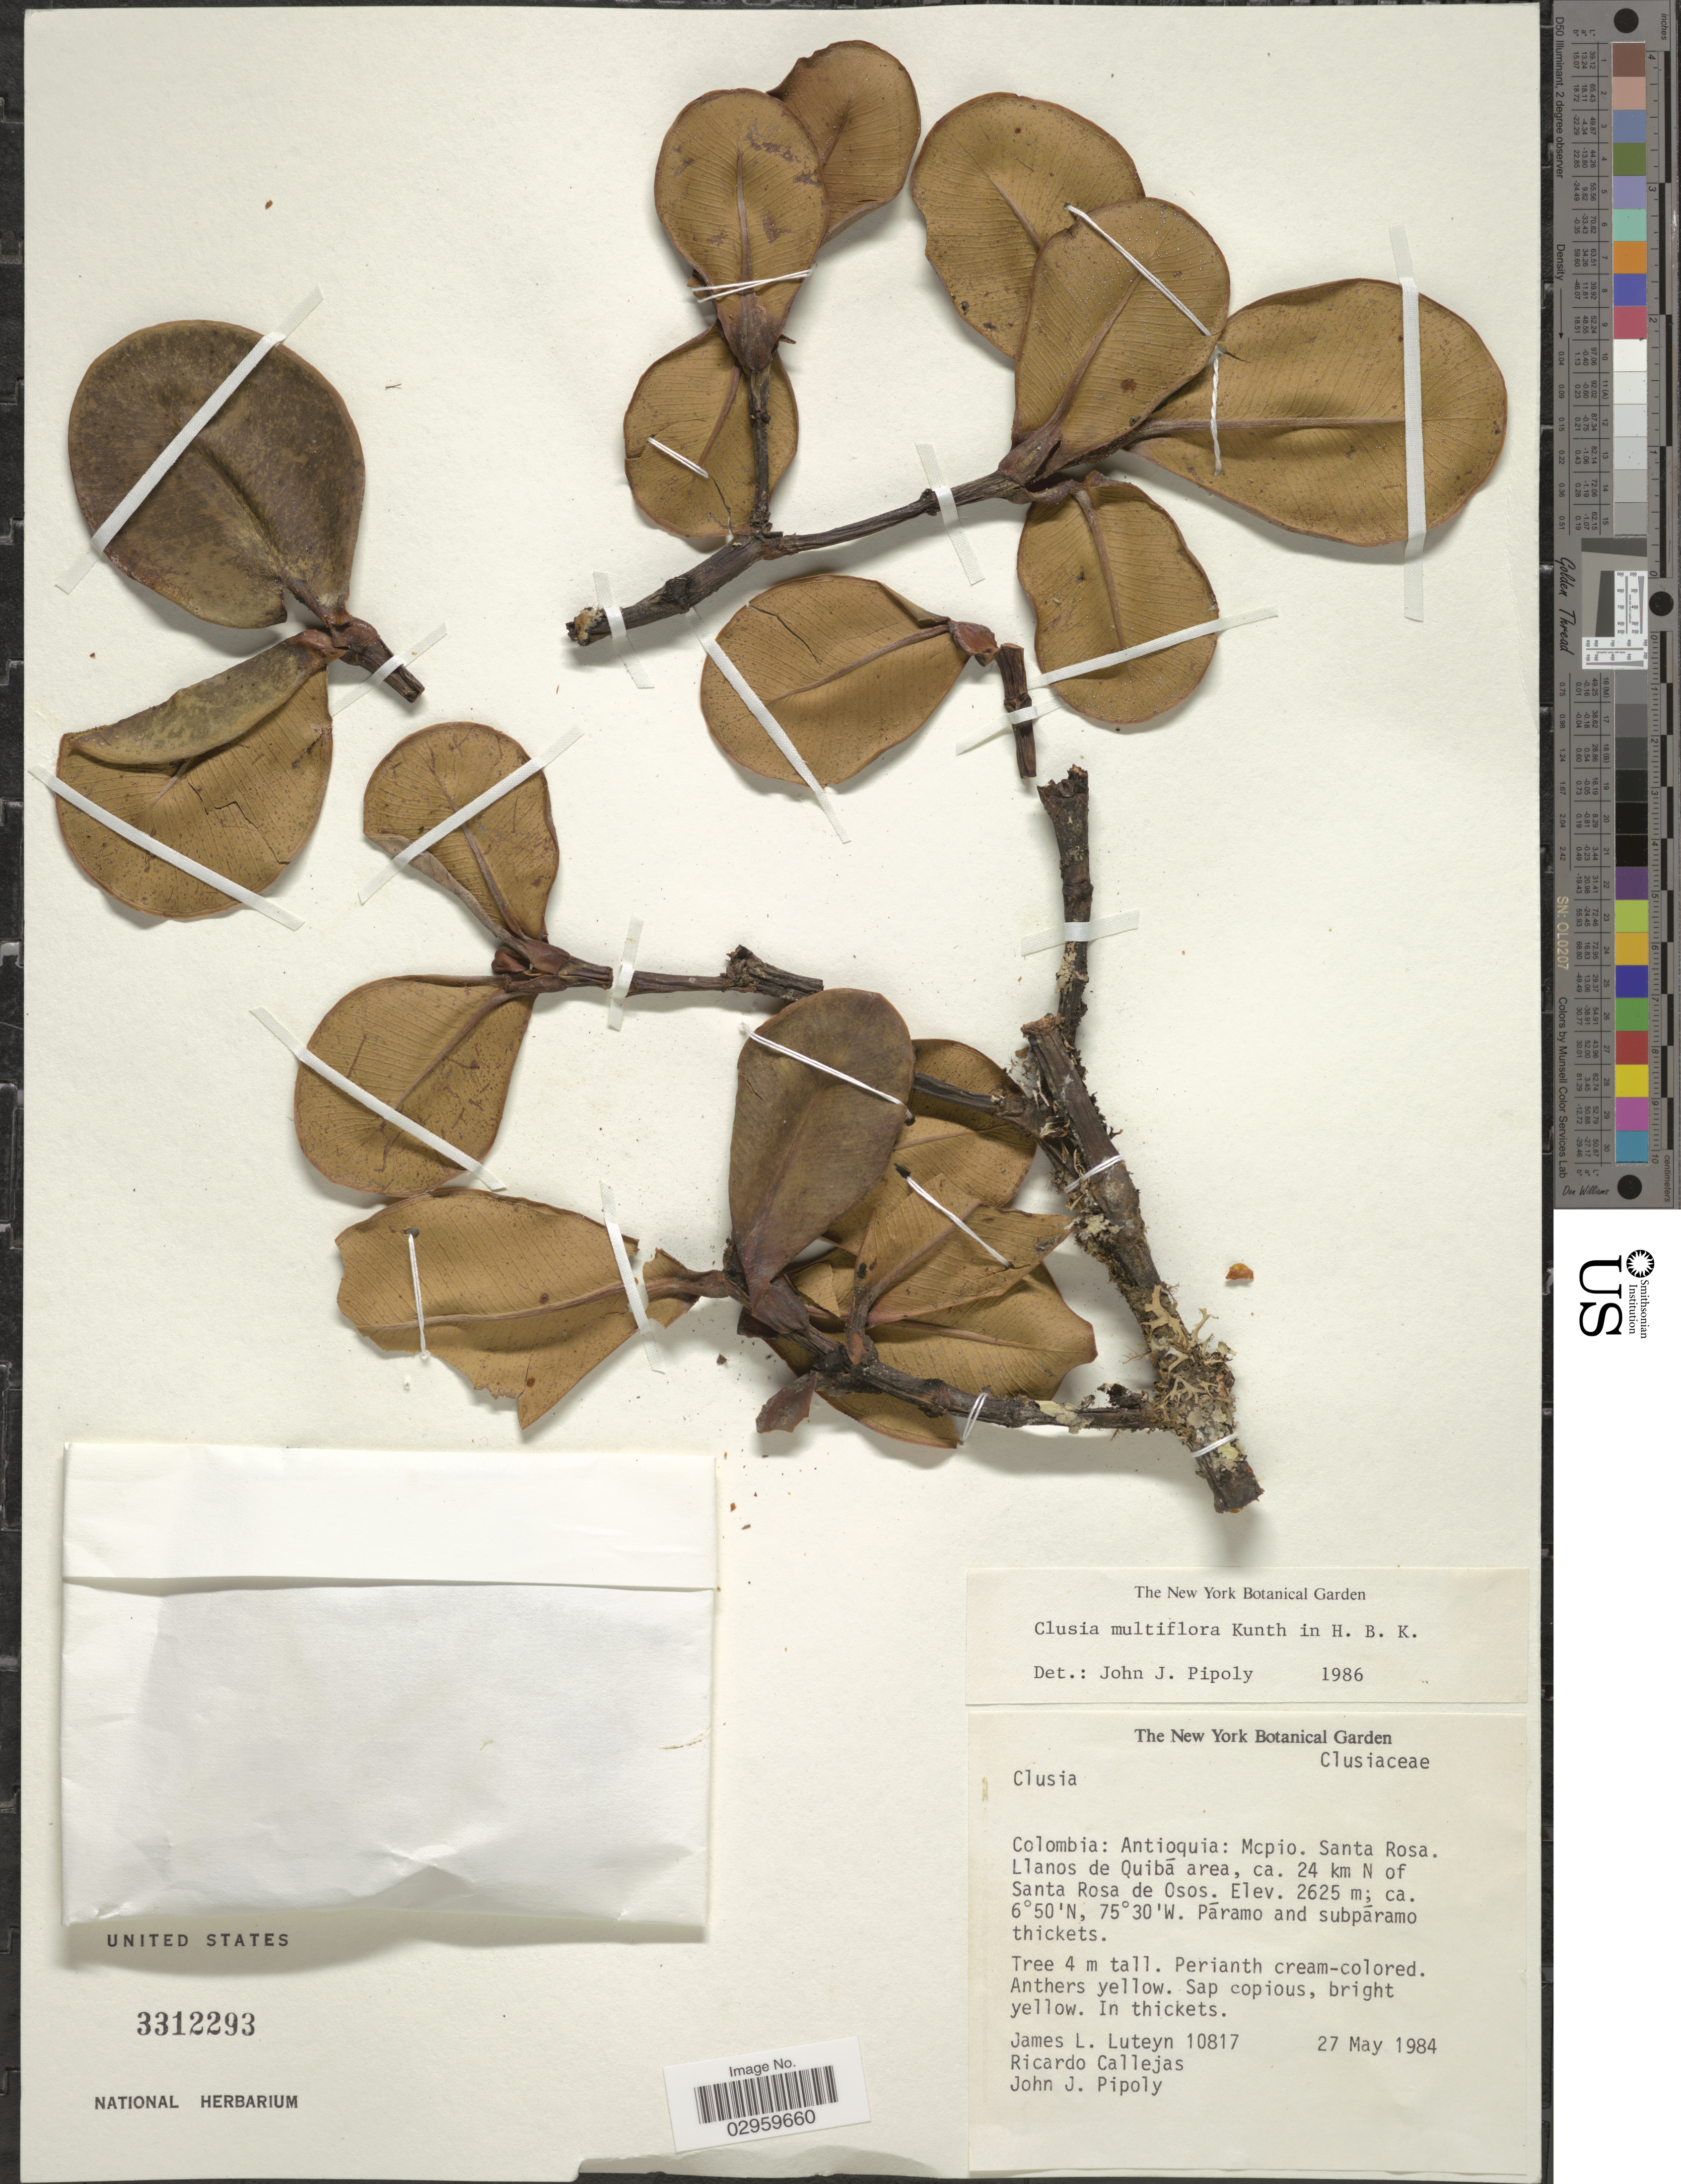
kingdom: Plantae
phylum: Tracheophyta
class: Magnoliopsida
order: Malpighiales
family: Clusiaceae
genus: Clusia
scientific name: Clusia multiflora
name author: Kunth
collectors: J. Luteyn, R. Callejas & J. J. Pipoly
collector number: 10817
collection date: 1984-05-27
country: Colombia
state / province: Antioquia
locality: Mcpio. Santa Rosa. Llanos de Quibá area, ca. 24 km N of Santa Rosa de Osos.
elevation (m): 2625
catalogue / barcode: US 3312293